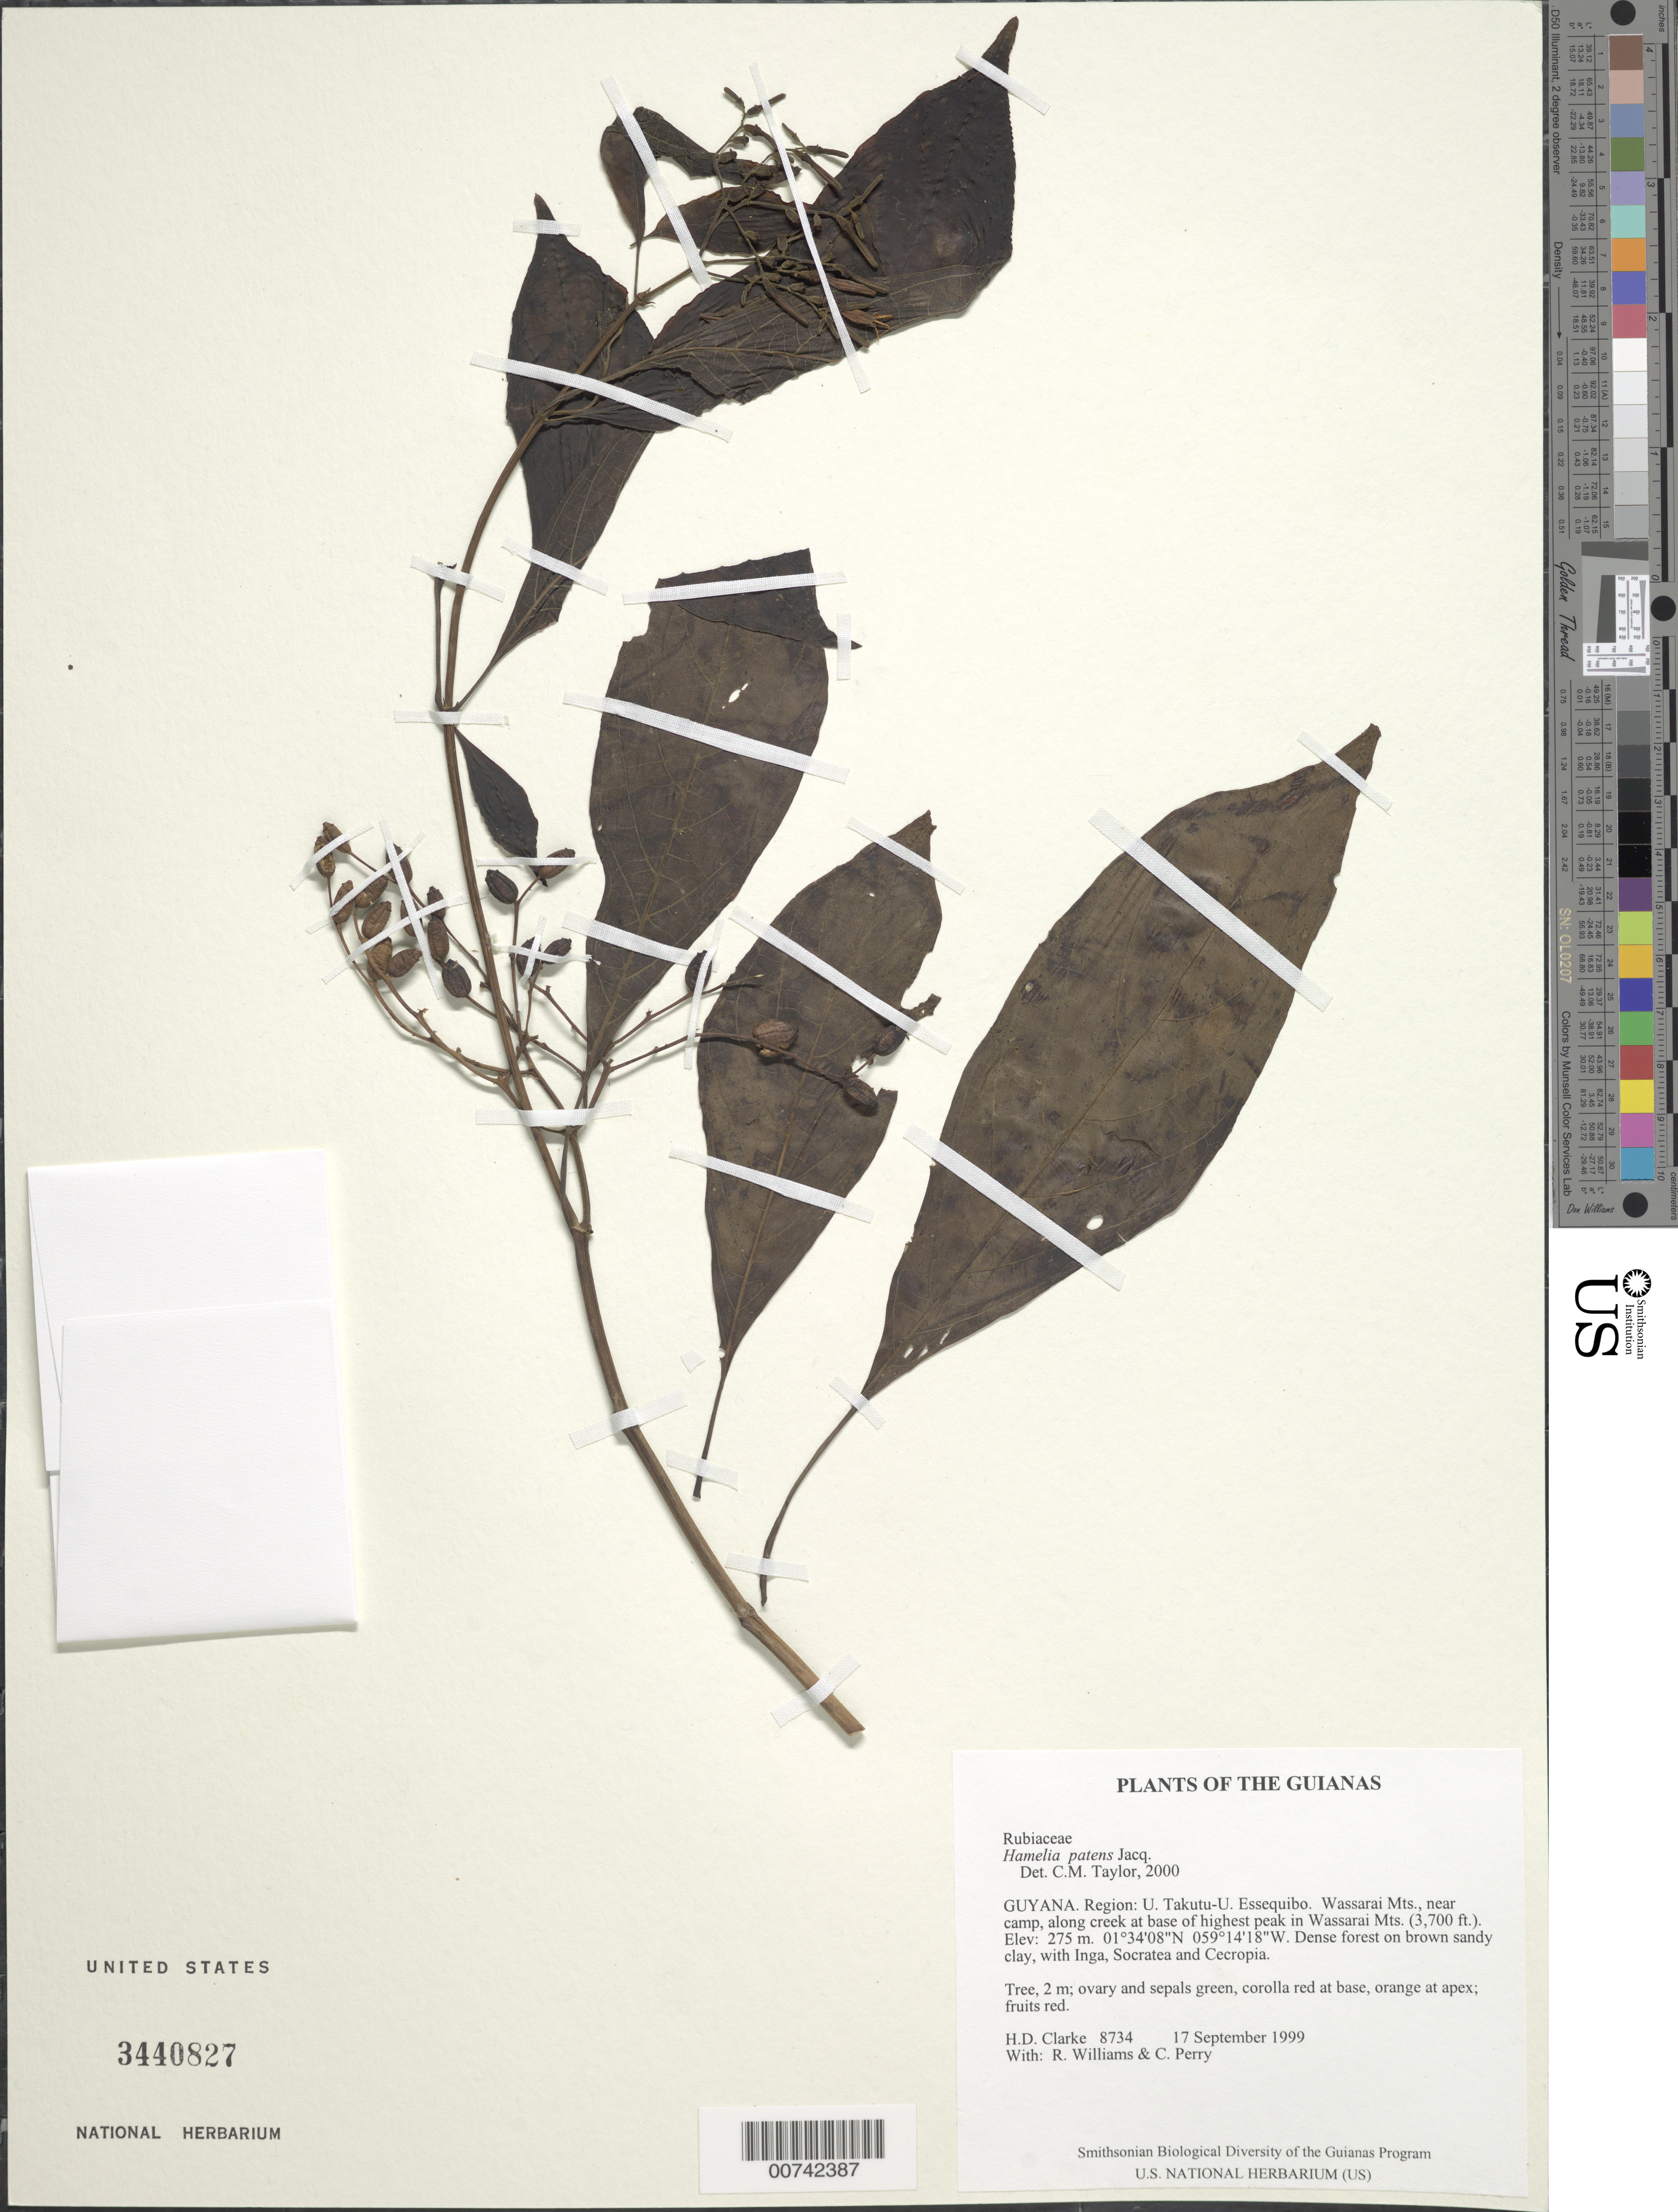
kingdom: Plantae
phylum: Tracheophyta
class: Magnoliopsida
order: Gentianales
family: Rubiaceae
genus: Hamelia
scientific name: Hamelia patens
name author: Jacq.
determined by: Taylor, Charlotte M.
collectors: H. D. Clarke, R. Williams & C. Perry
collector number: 8734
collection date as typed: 17 September 1999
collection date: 1999-09-17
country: Guyana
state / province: U. Takutu-U. Essequibo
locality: Wassarai Mts., near camp, along creek at base of highest peak in Wassarai Mts. (3,700 ft.)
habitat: Dense forest on brown sandy clay, with Inga, Socratea and Cecropia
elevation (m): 275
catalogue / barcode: US 3440827